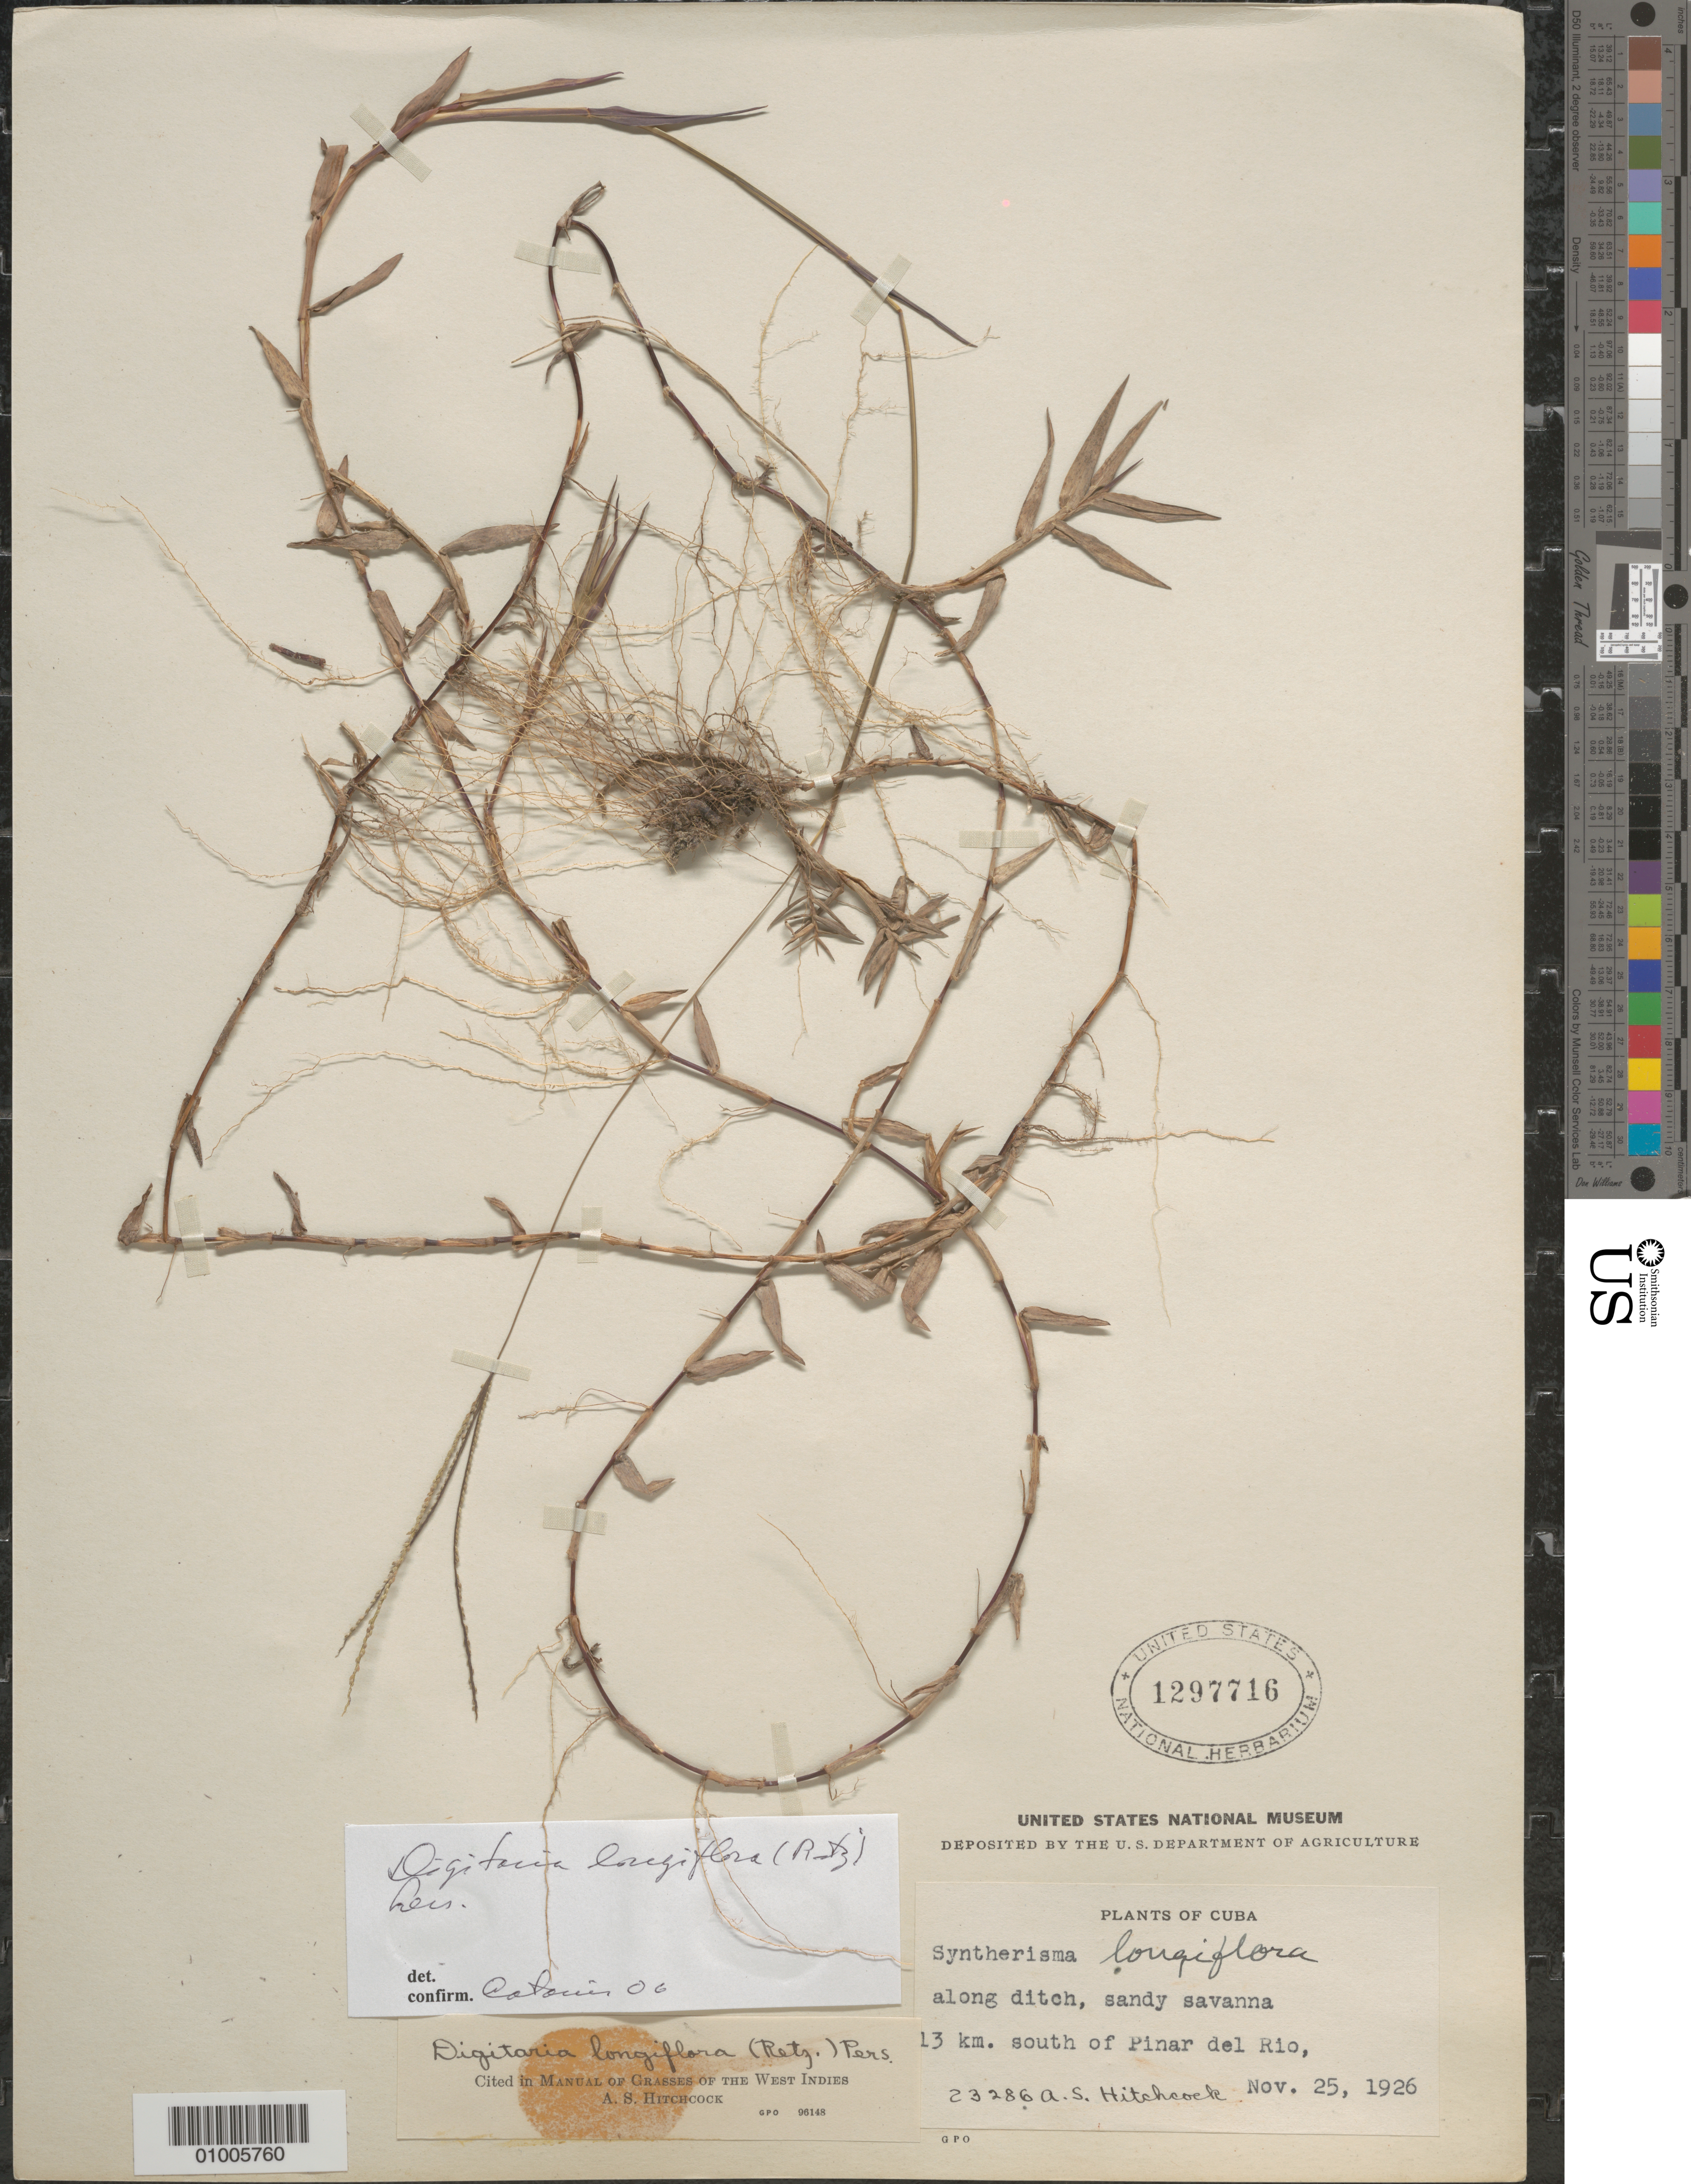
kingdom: Plantae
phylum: Tracheophyta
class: Liliopsida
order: Poales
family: Poaceae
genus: Digitaria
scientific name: Digitaria longiflora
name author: (Retz.) Pers.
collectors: A. S. Hitchcock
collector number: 23286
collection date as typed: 25 Nov 1926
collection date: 1926-11-25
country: Cuba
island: Cuba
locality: S of Pinar del Rio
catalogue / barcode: US 1297716